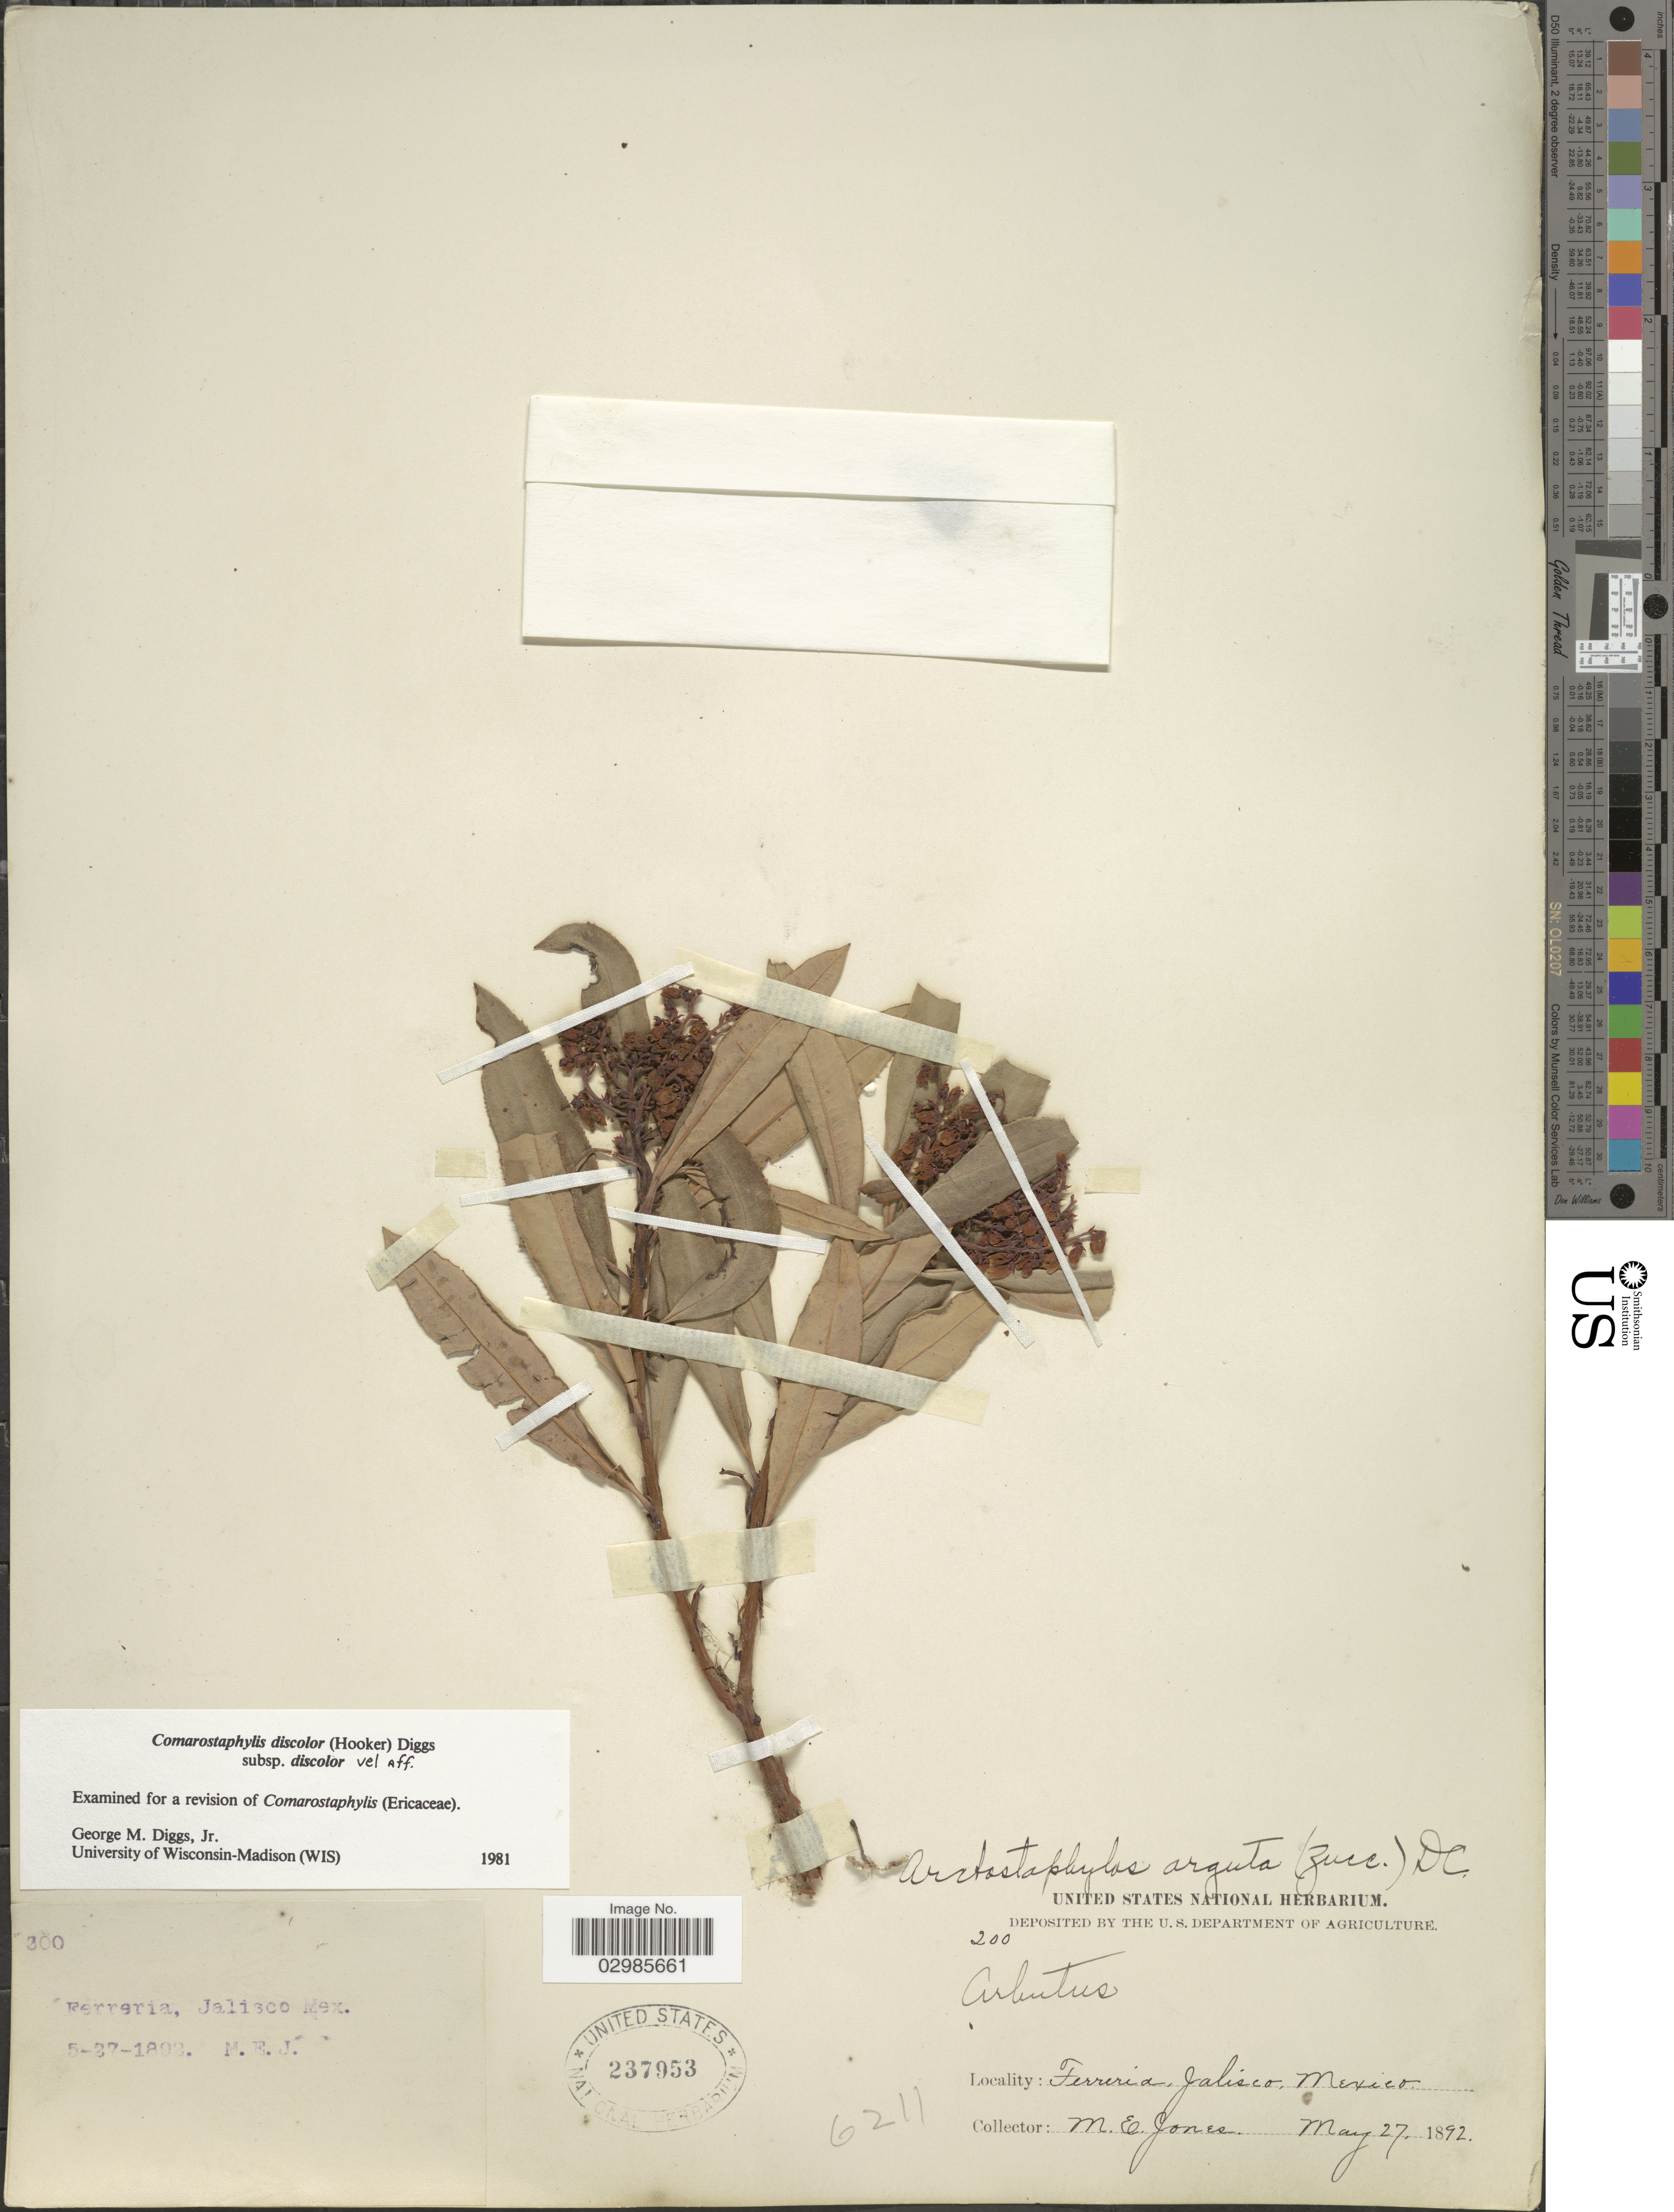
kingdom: Plantae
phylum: Tracheophyta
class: Magnoliopsida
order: Ericales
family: Ericaceae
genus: Comarostaphylis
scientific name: Comarostaphylis discolor subsp. discolor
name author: (Hook.) Diggs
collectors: M. E. Jones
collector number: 300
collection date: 1892-05-27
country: Mexico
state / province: Jalisco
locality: Ferreria.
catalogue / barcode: US 237953